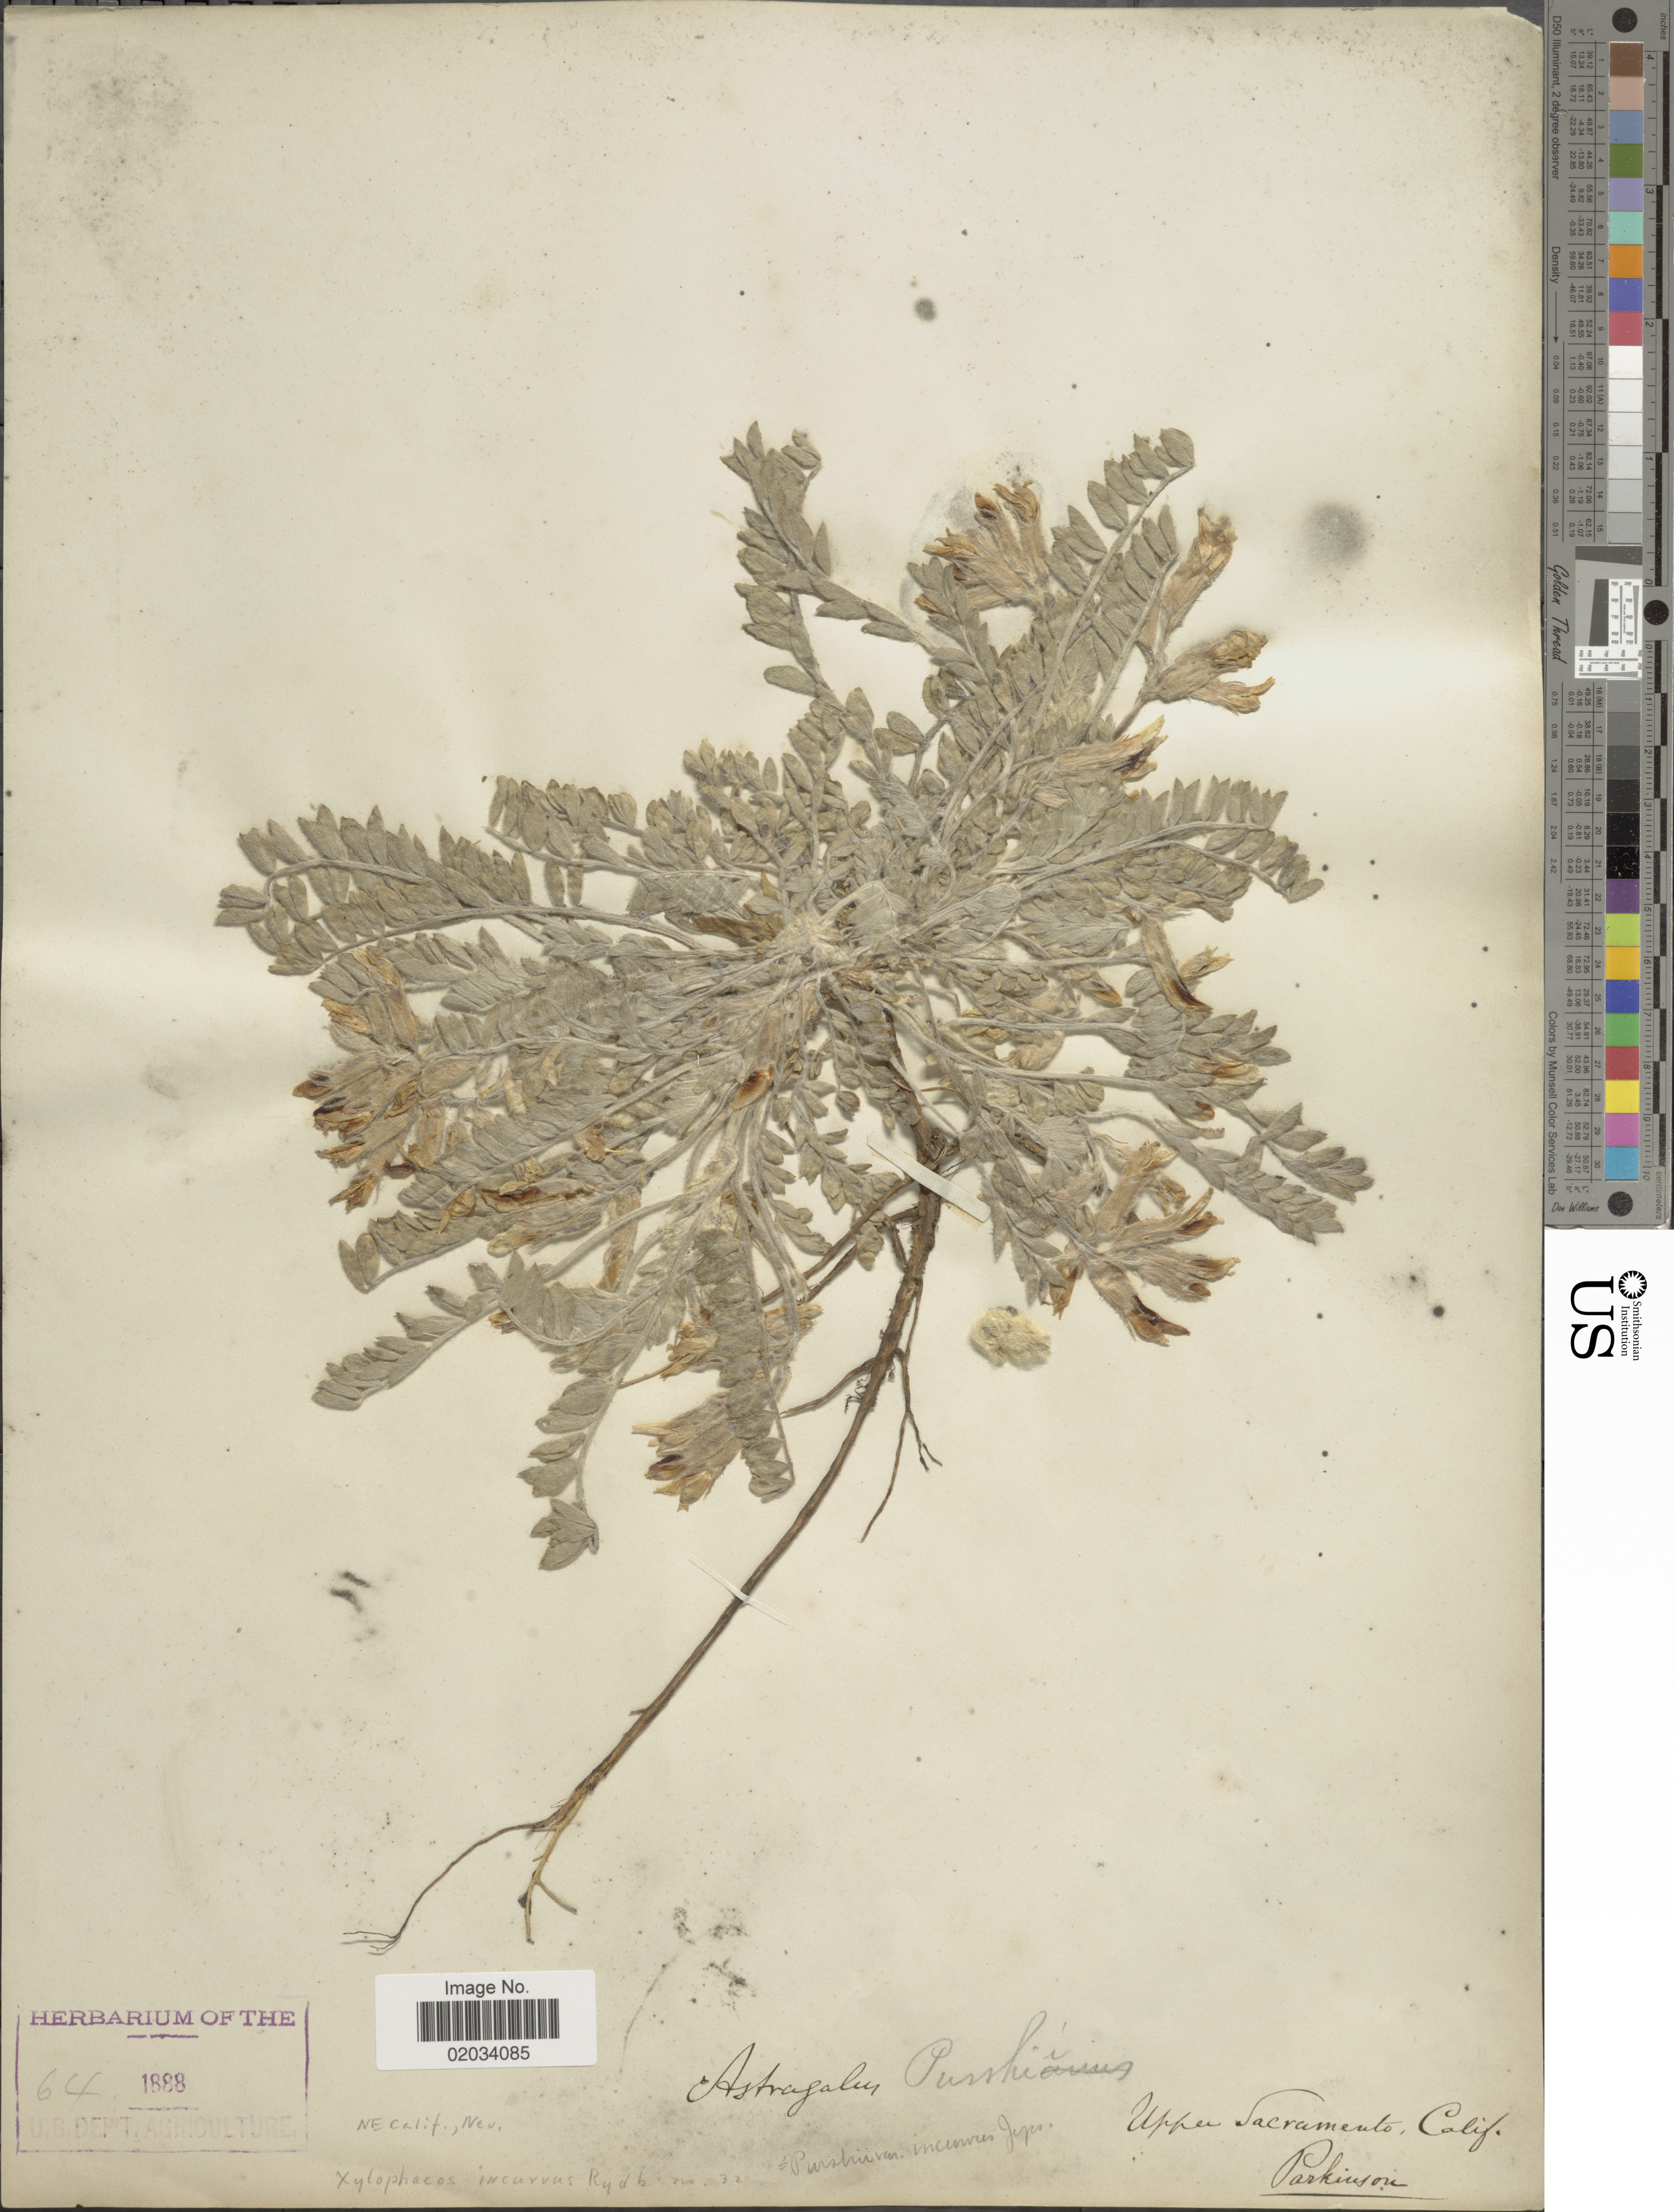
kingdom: Plantae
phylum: Tracheophyta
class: Magnoliopsida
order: Fabales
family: Fabaceae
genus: Astragalus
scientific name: Astragalus purshii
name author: Douglas ex Hook.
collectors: Parkinson, --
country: United States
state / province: California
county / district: Sacramento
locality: Upper Sacramento, California